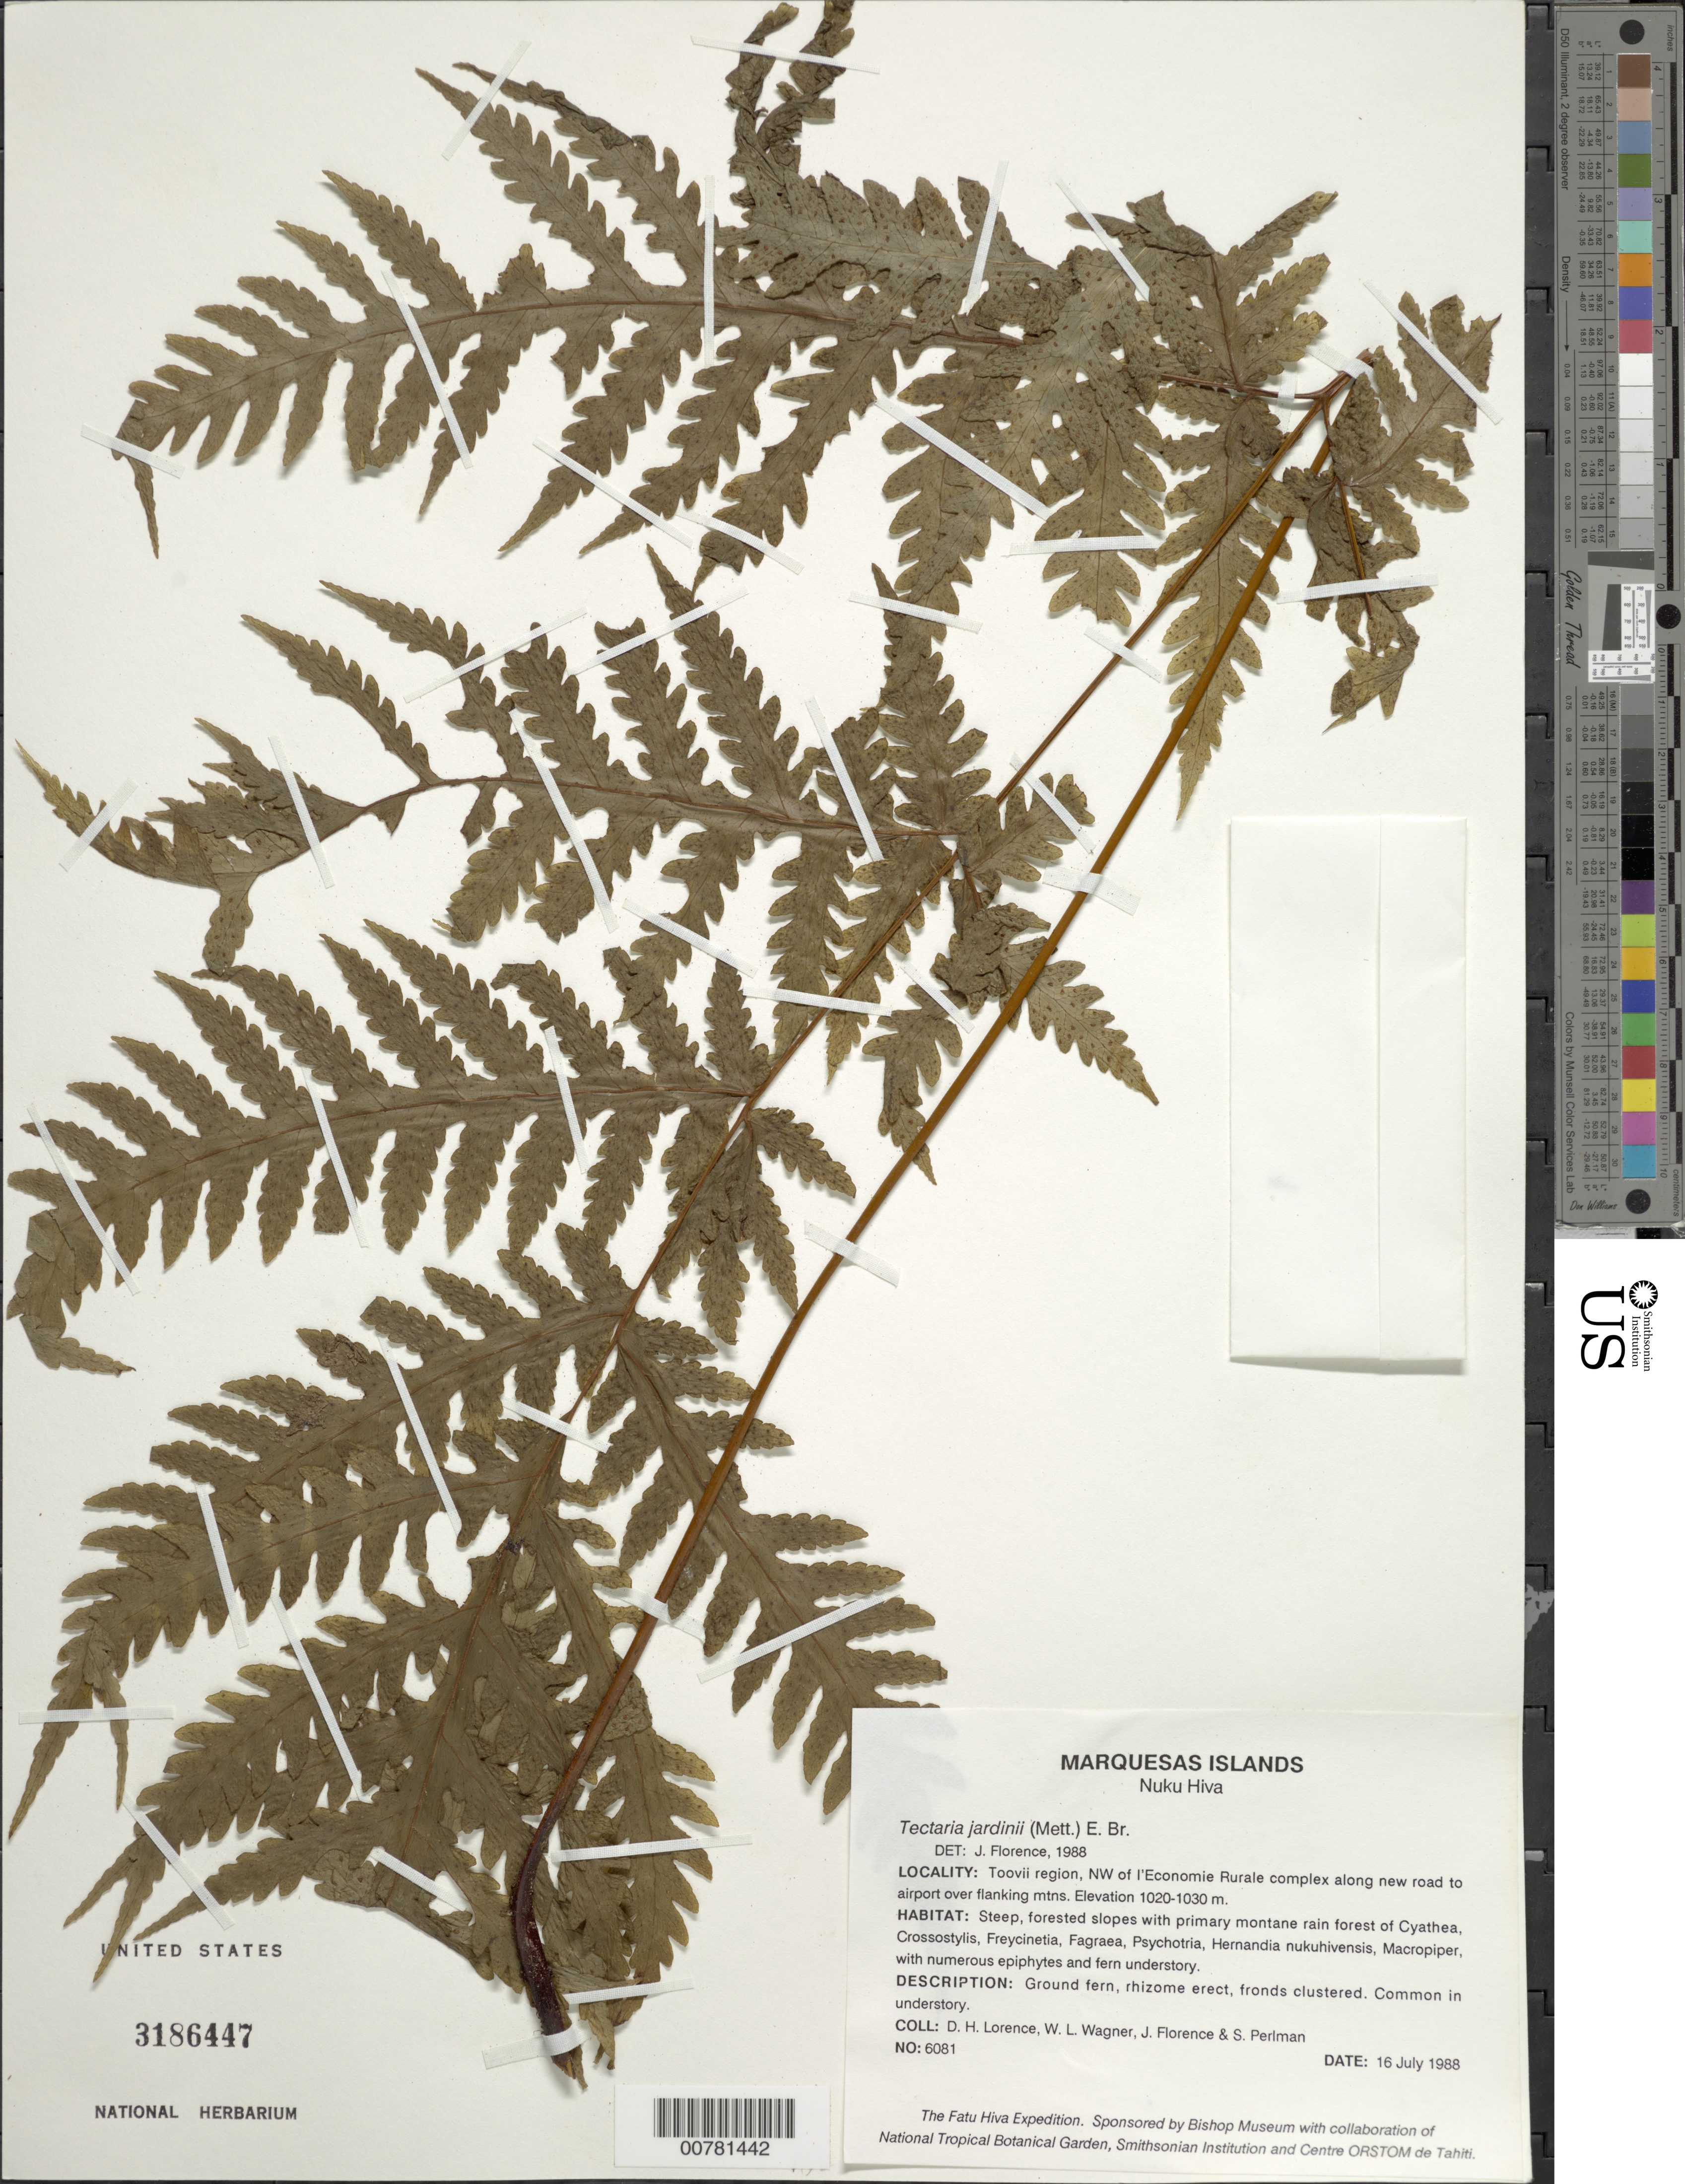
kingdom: Plantae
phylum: Tracheophyta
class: Polypodiopsida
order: Polypodiales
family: Tectariaceae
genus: Tectaria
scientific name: Tectaria jardinii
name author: (Mett. ex Kuhn) E.D. Br.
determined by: Florence, J.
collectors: D. Lorence, W. L. Wagner, J. Florence & S. P. Perlman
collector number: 6081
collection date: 1988-07-16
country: French Polynesia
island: Nuku Hiva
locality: Toovii region, NW of l'Economie Rurale complex along new road to airport over flanking mountains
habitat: Steep, forested slopes with primary montane rain forest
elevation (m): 1020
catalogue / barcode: US 3186447